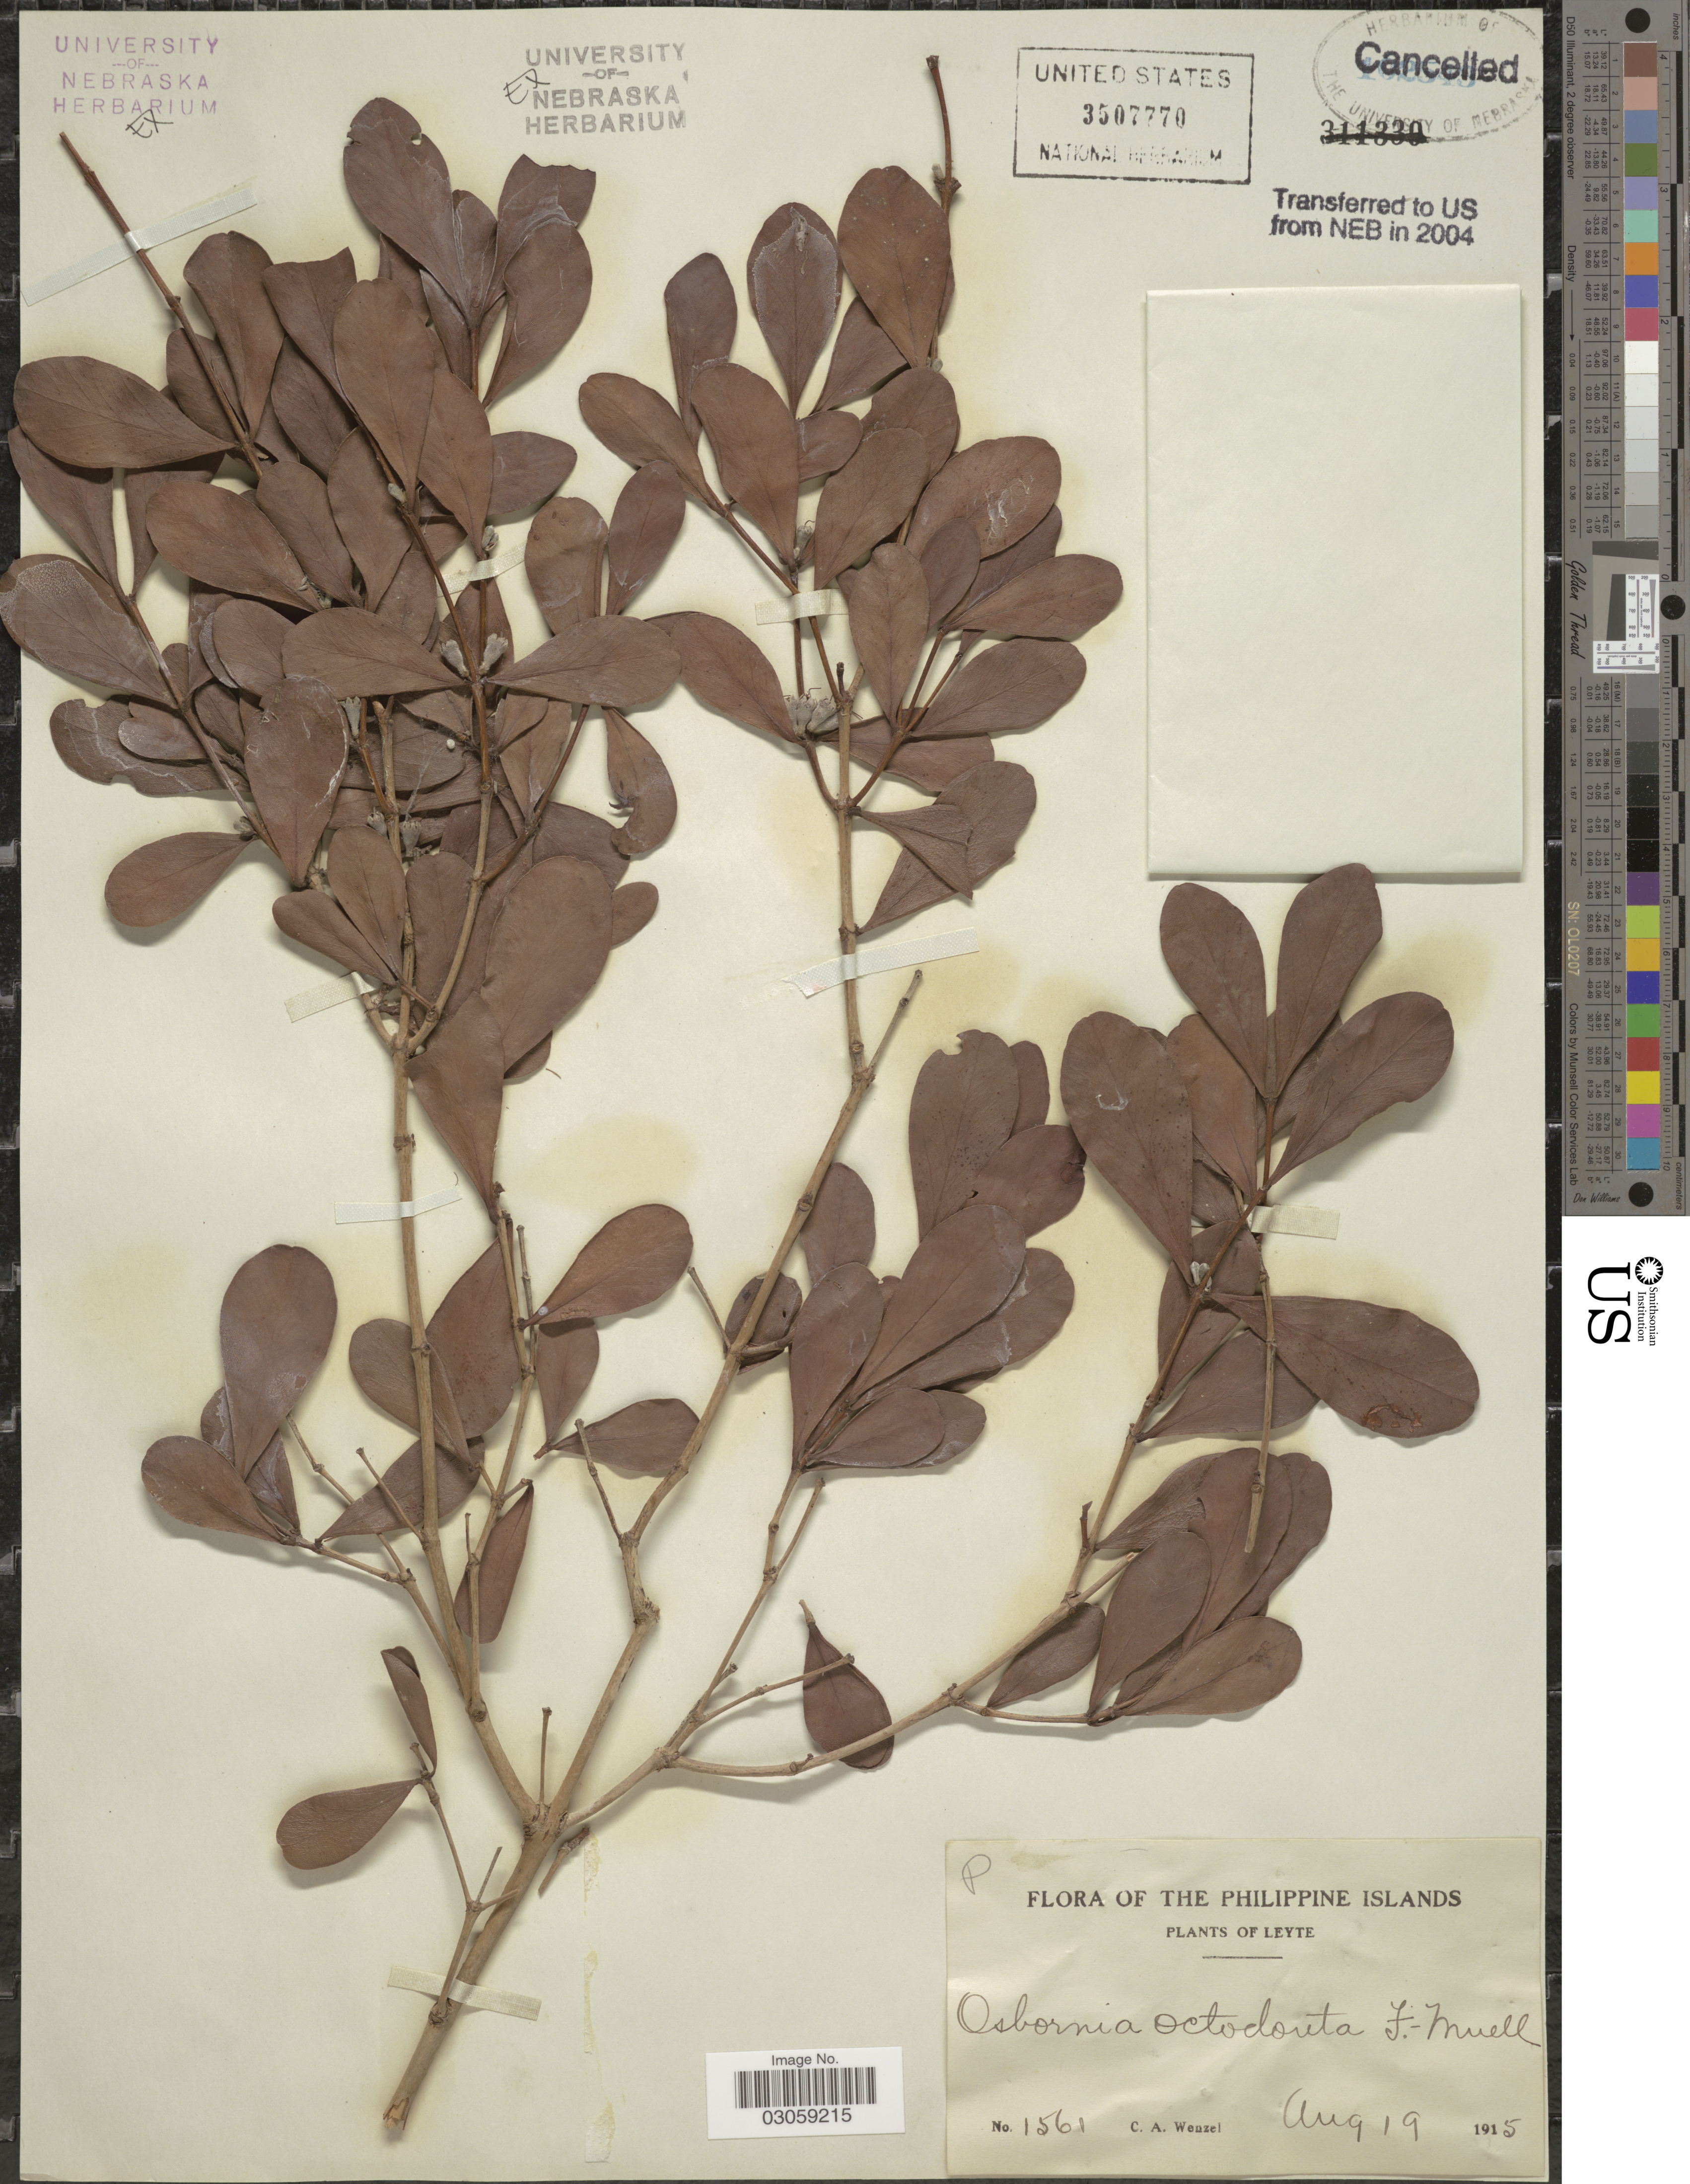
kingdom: Plantae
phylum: Tracheophyta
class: Magnoliopsida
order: Myrtales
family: Myrtaceae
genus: Osbornia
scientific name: Osbornia octodonta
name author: F. Muell.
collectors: C. Wenzel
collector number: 1561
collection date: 1915-08-19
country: Philippines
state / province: Eastern Visayas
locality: Leyte.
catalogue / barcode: US 3507770